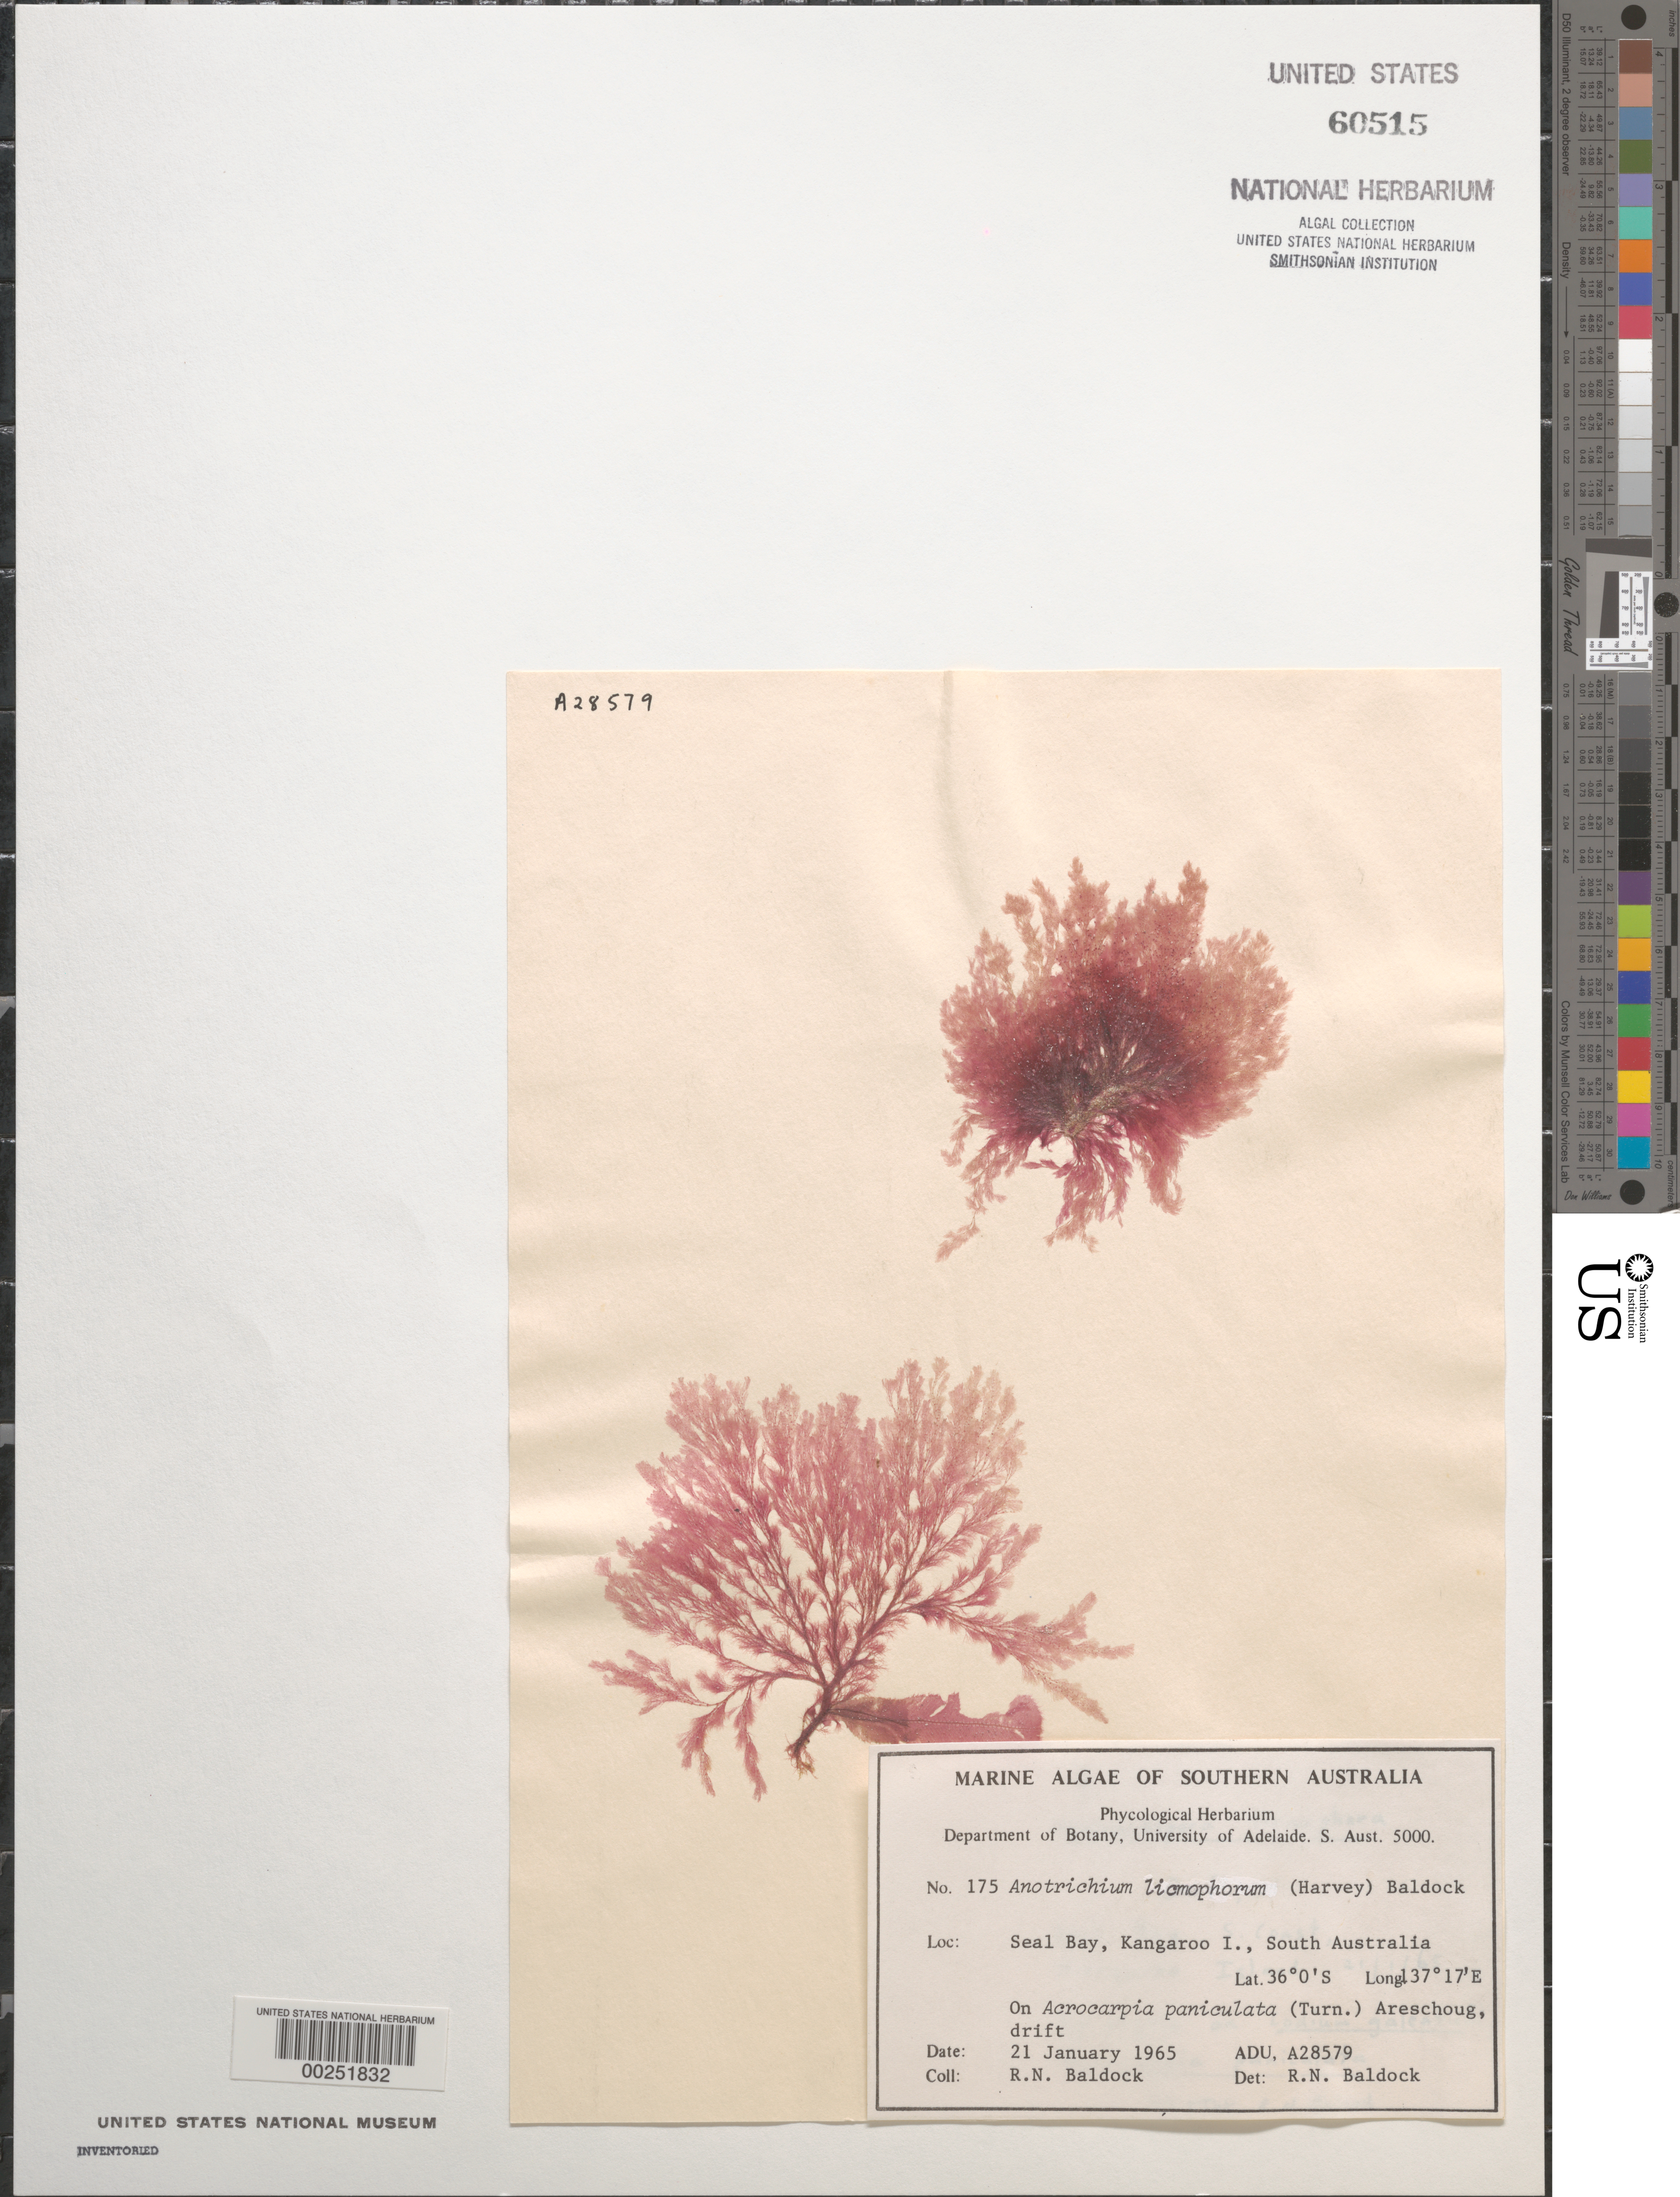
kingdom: Plantae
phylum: Rhodophyta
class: Florideophyceae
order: Ceramiales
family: Wrangeliaceae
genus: Anotrichium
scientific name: Anotrichium licmophorum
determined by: Baldock, R. N.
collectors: R. Baldock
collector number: ADU A28579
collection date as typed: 21 Jan 1965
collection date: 1965-01-21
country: Australia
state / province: South Australia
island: Kangaroo Island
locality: Seal Bay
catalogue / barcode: US 60515